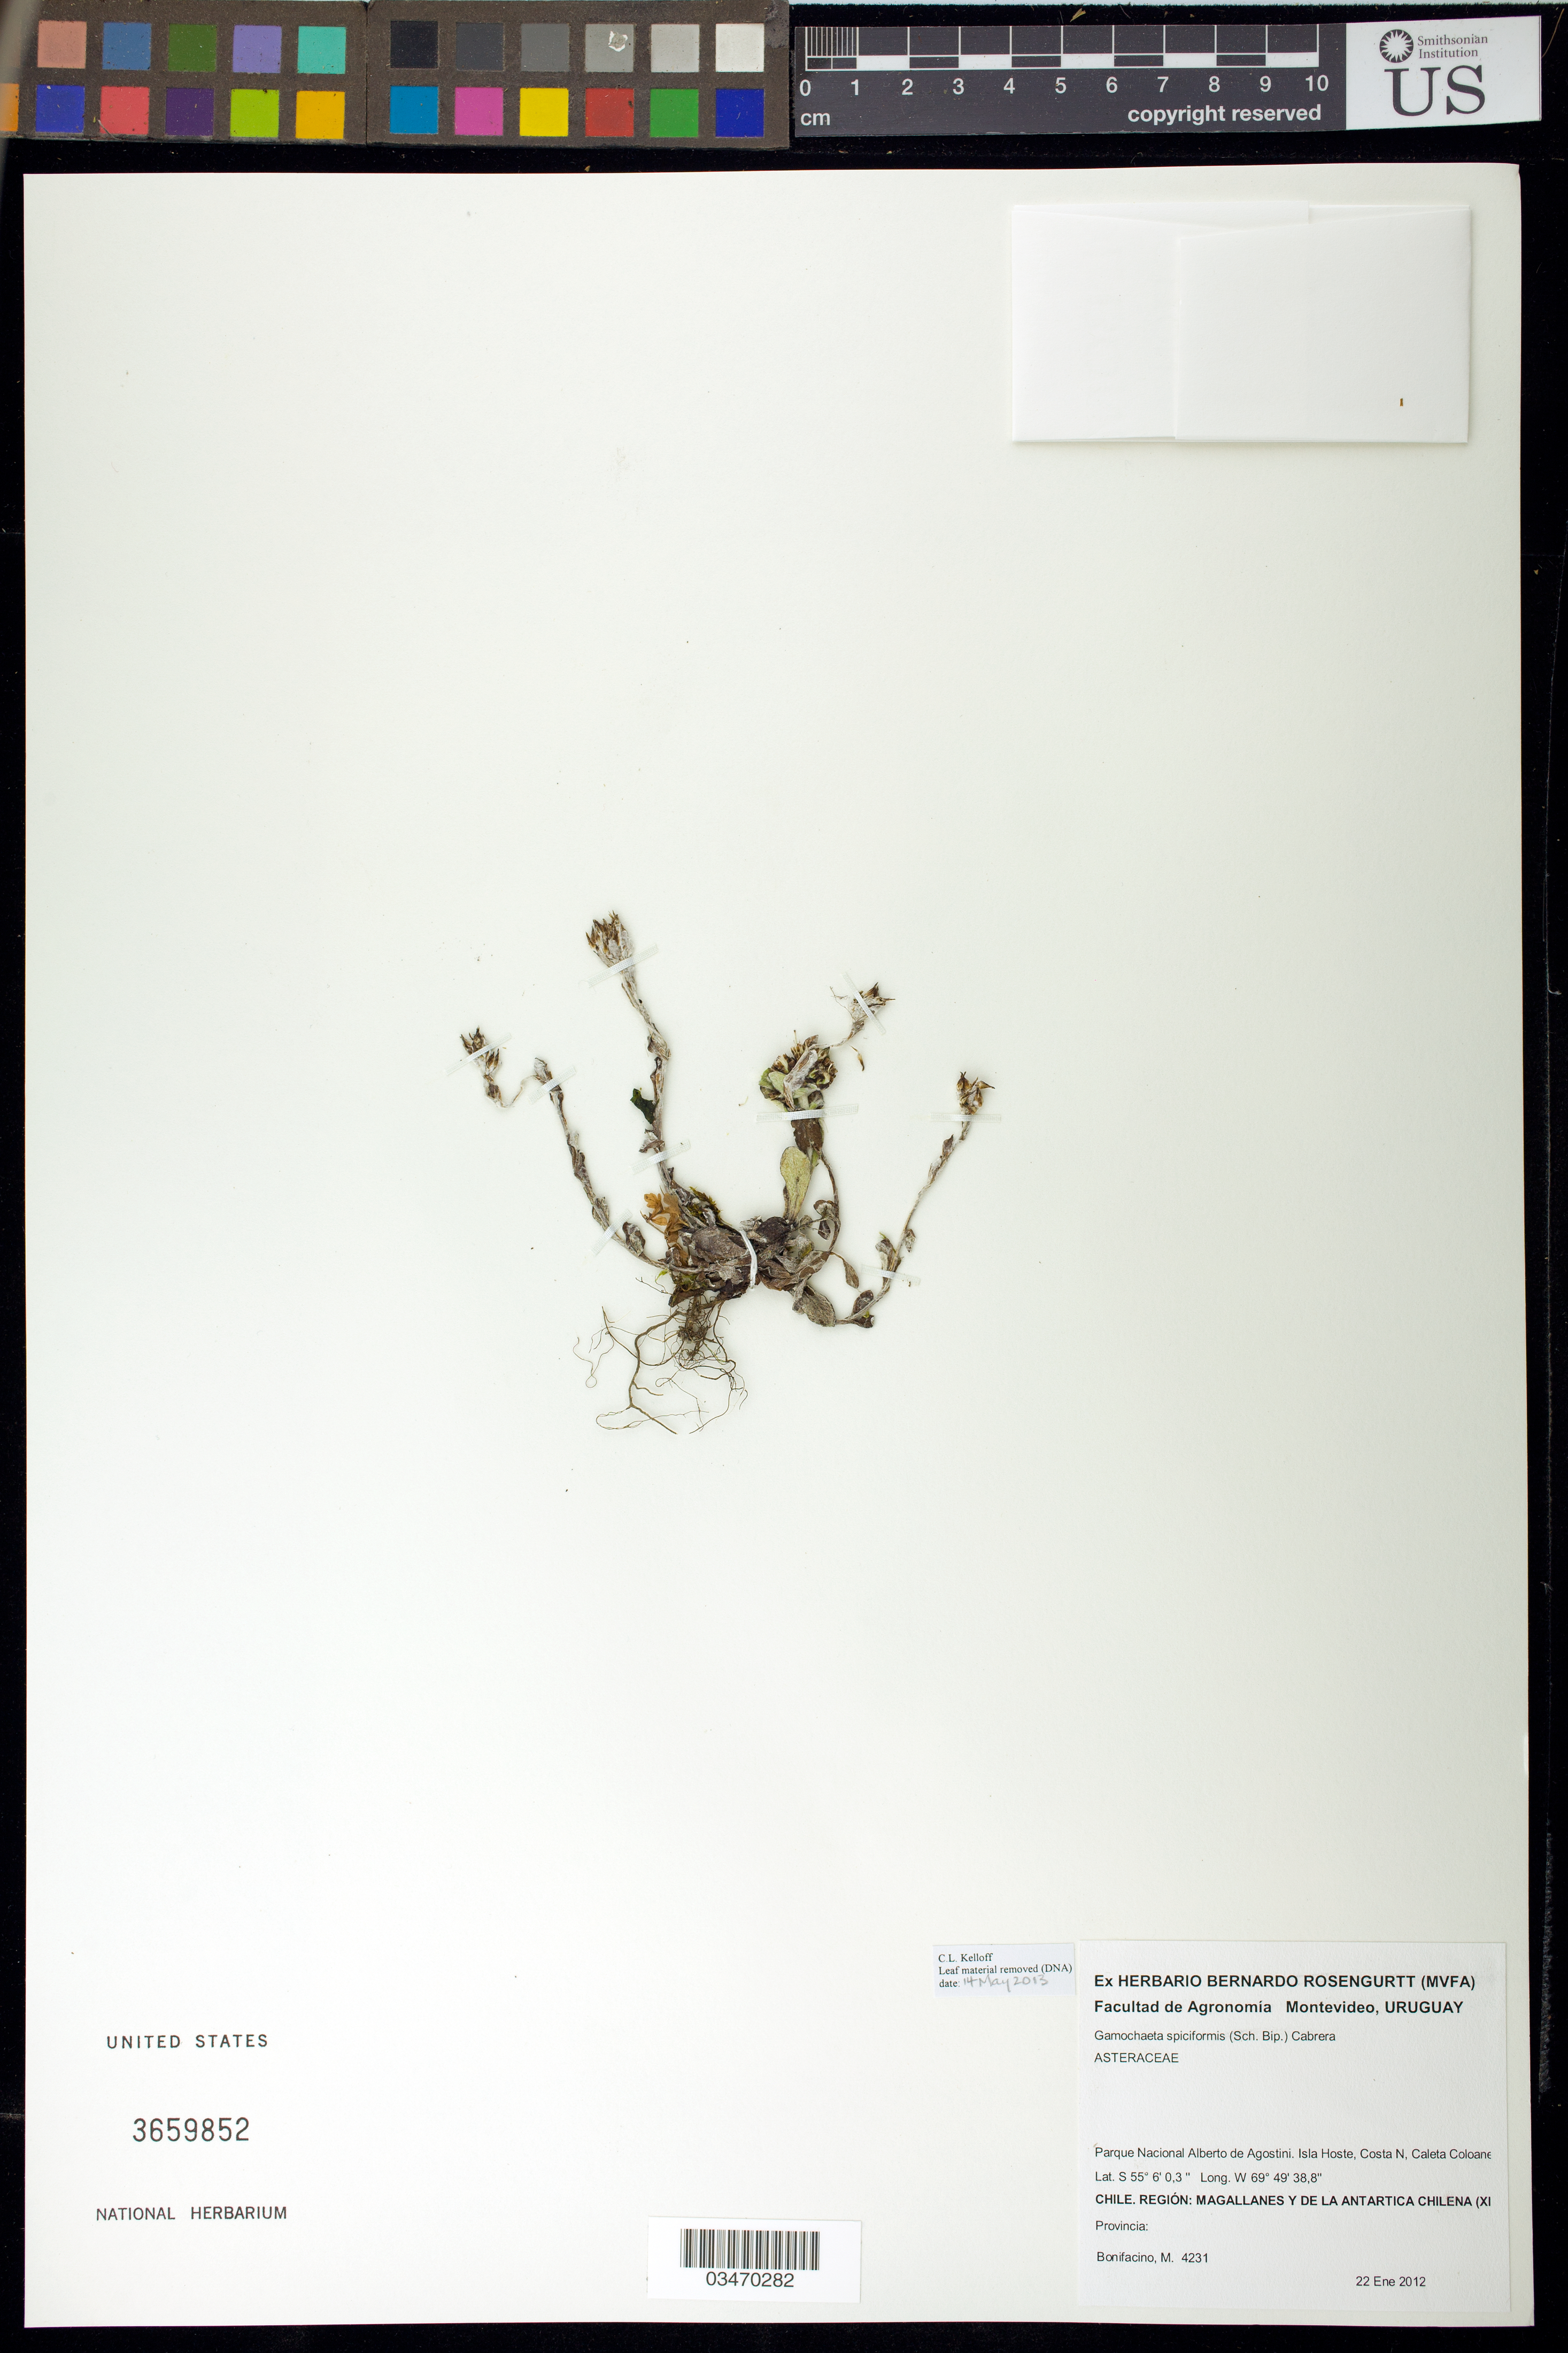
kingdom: Plantae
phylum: Tracheophyta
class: Magnoliopsida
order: Asterales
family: Asteraceae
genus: Gamochaeta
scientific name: Gamochaeta spiciformis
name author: (Sch. Bip.) Cabrera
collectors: M. Bonifacino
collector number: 4231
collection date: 2012-01-22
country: Chile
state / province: Magallanes y de la Antártica Chilena (XII)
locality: Parque Nacional Alberto de Agostini, Isla Hoste, Costa N, Caleta Coloane.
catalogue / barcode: US 3659852